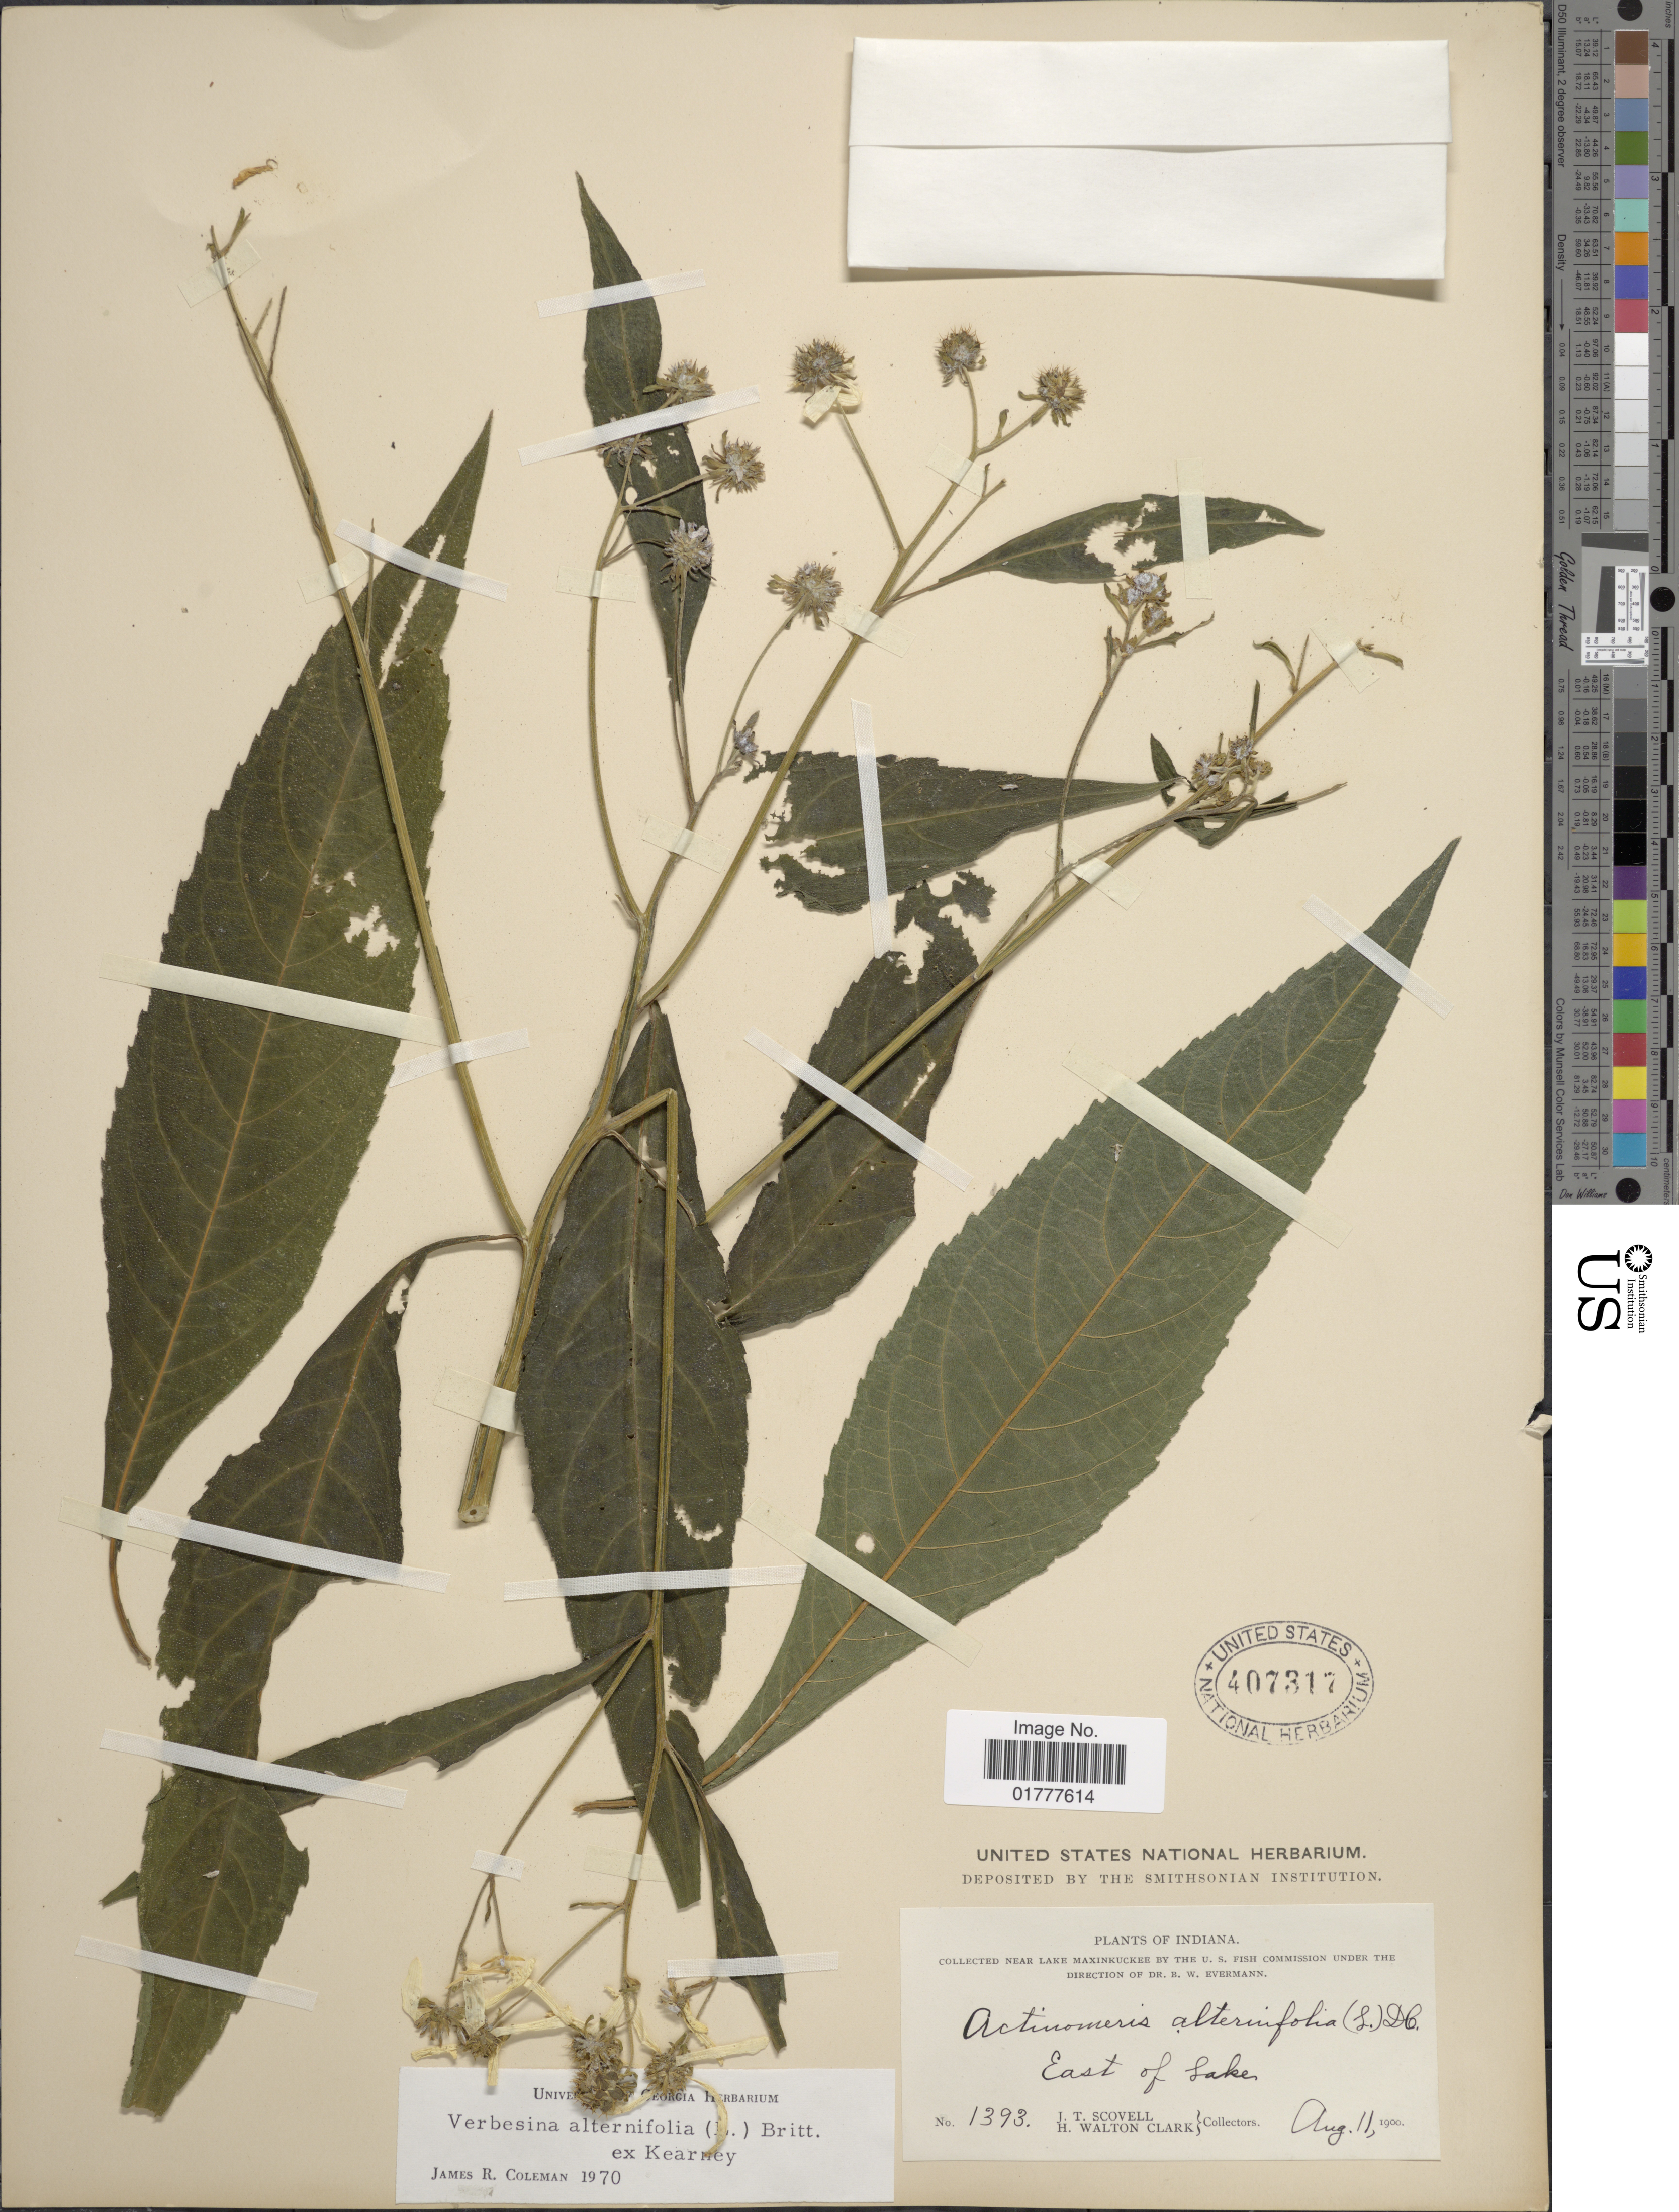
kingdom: Plantae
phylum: Tracheophyta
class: Magnoliopsida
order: Asterales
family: Asteraceae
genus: Actinomeris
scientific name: Actinomeris alternifolia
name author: (L.) DC.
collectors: J. T. Scovell & H. W. Clark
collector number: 1393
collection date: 1900-08-11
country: United States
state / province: Indiana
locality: East of Lakes.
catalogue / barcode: US 407317